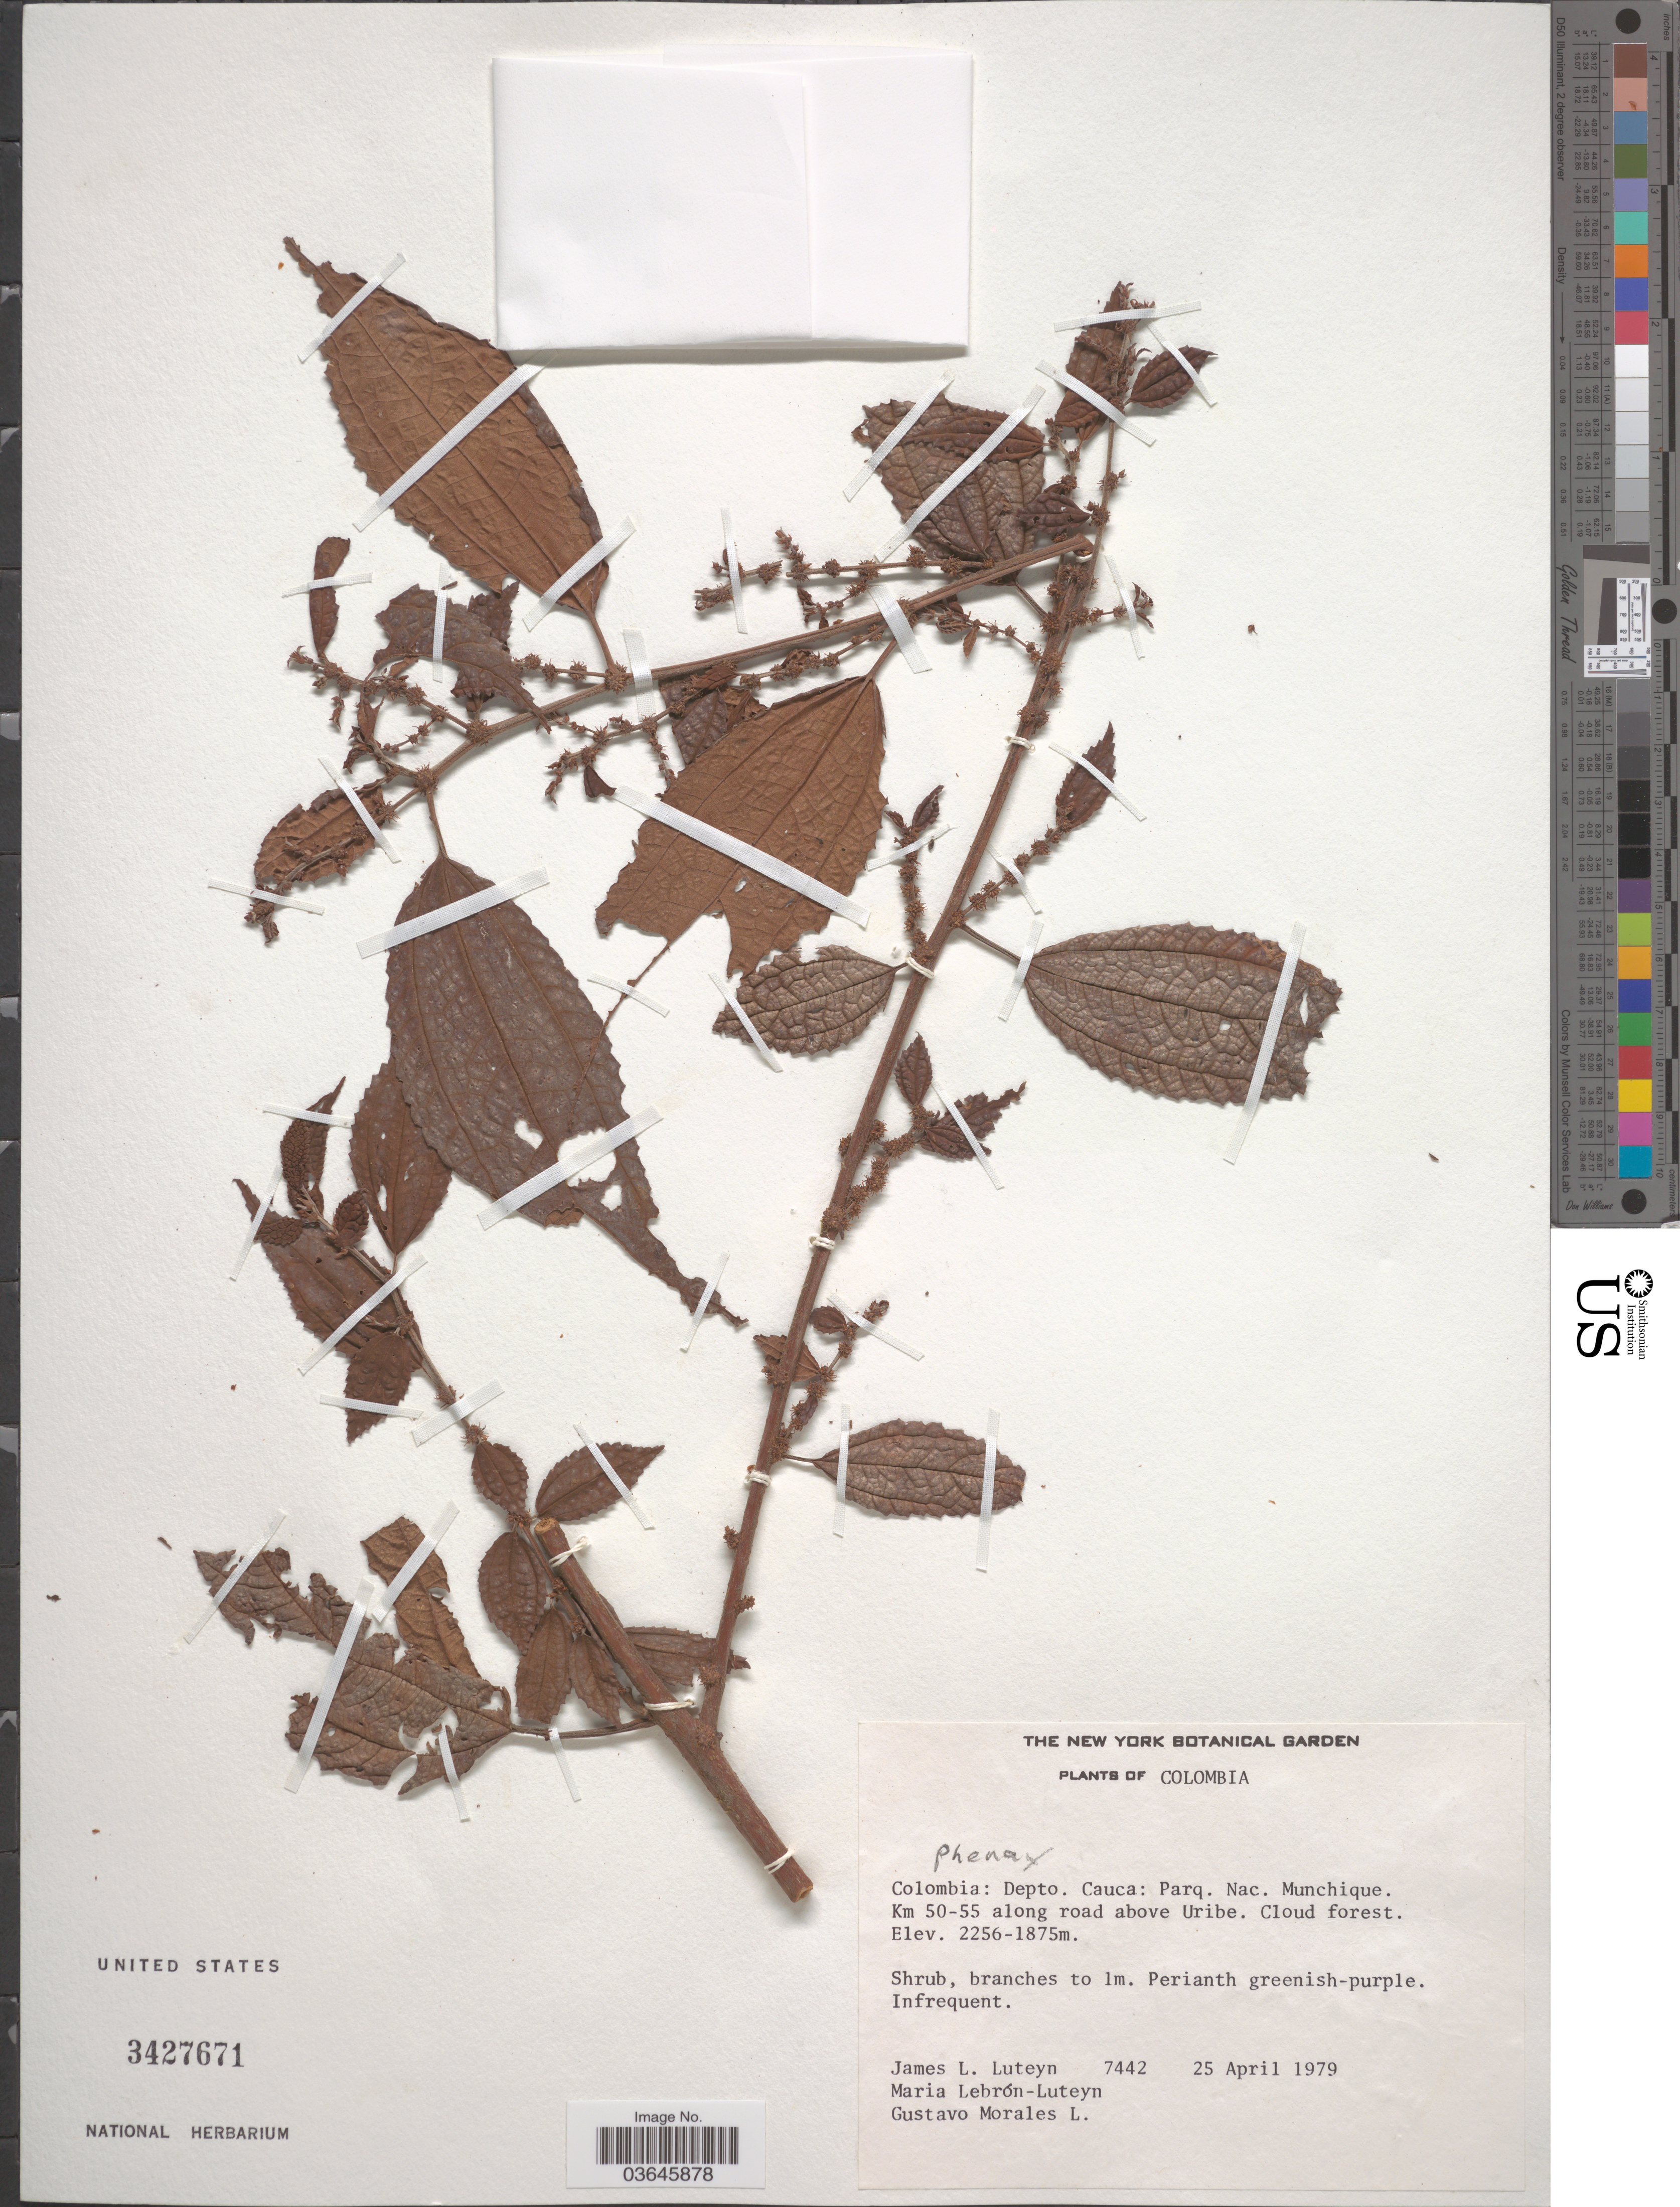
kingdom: Plantae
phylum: Tracheophyta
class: Magnoliopsida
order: Rosales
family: Urticaceae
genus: Phenax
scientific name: Phenax sp.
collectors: J. L. Luteyn, M. L. Lebrón-Luteyn & G. Morales L.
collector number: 7442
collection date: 1979-04-25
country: Colombia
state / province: Cauca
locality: Depto. Cauca: Parq. Nac. Munchique. Km 50-55 along road above Uribe.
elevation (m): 1875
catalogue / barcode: US 3427671